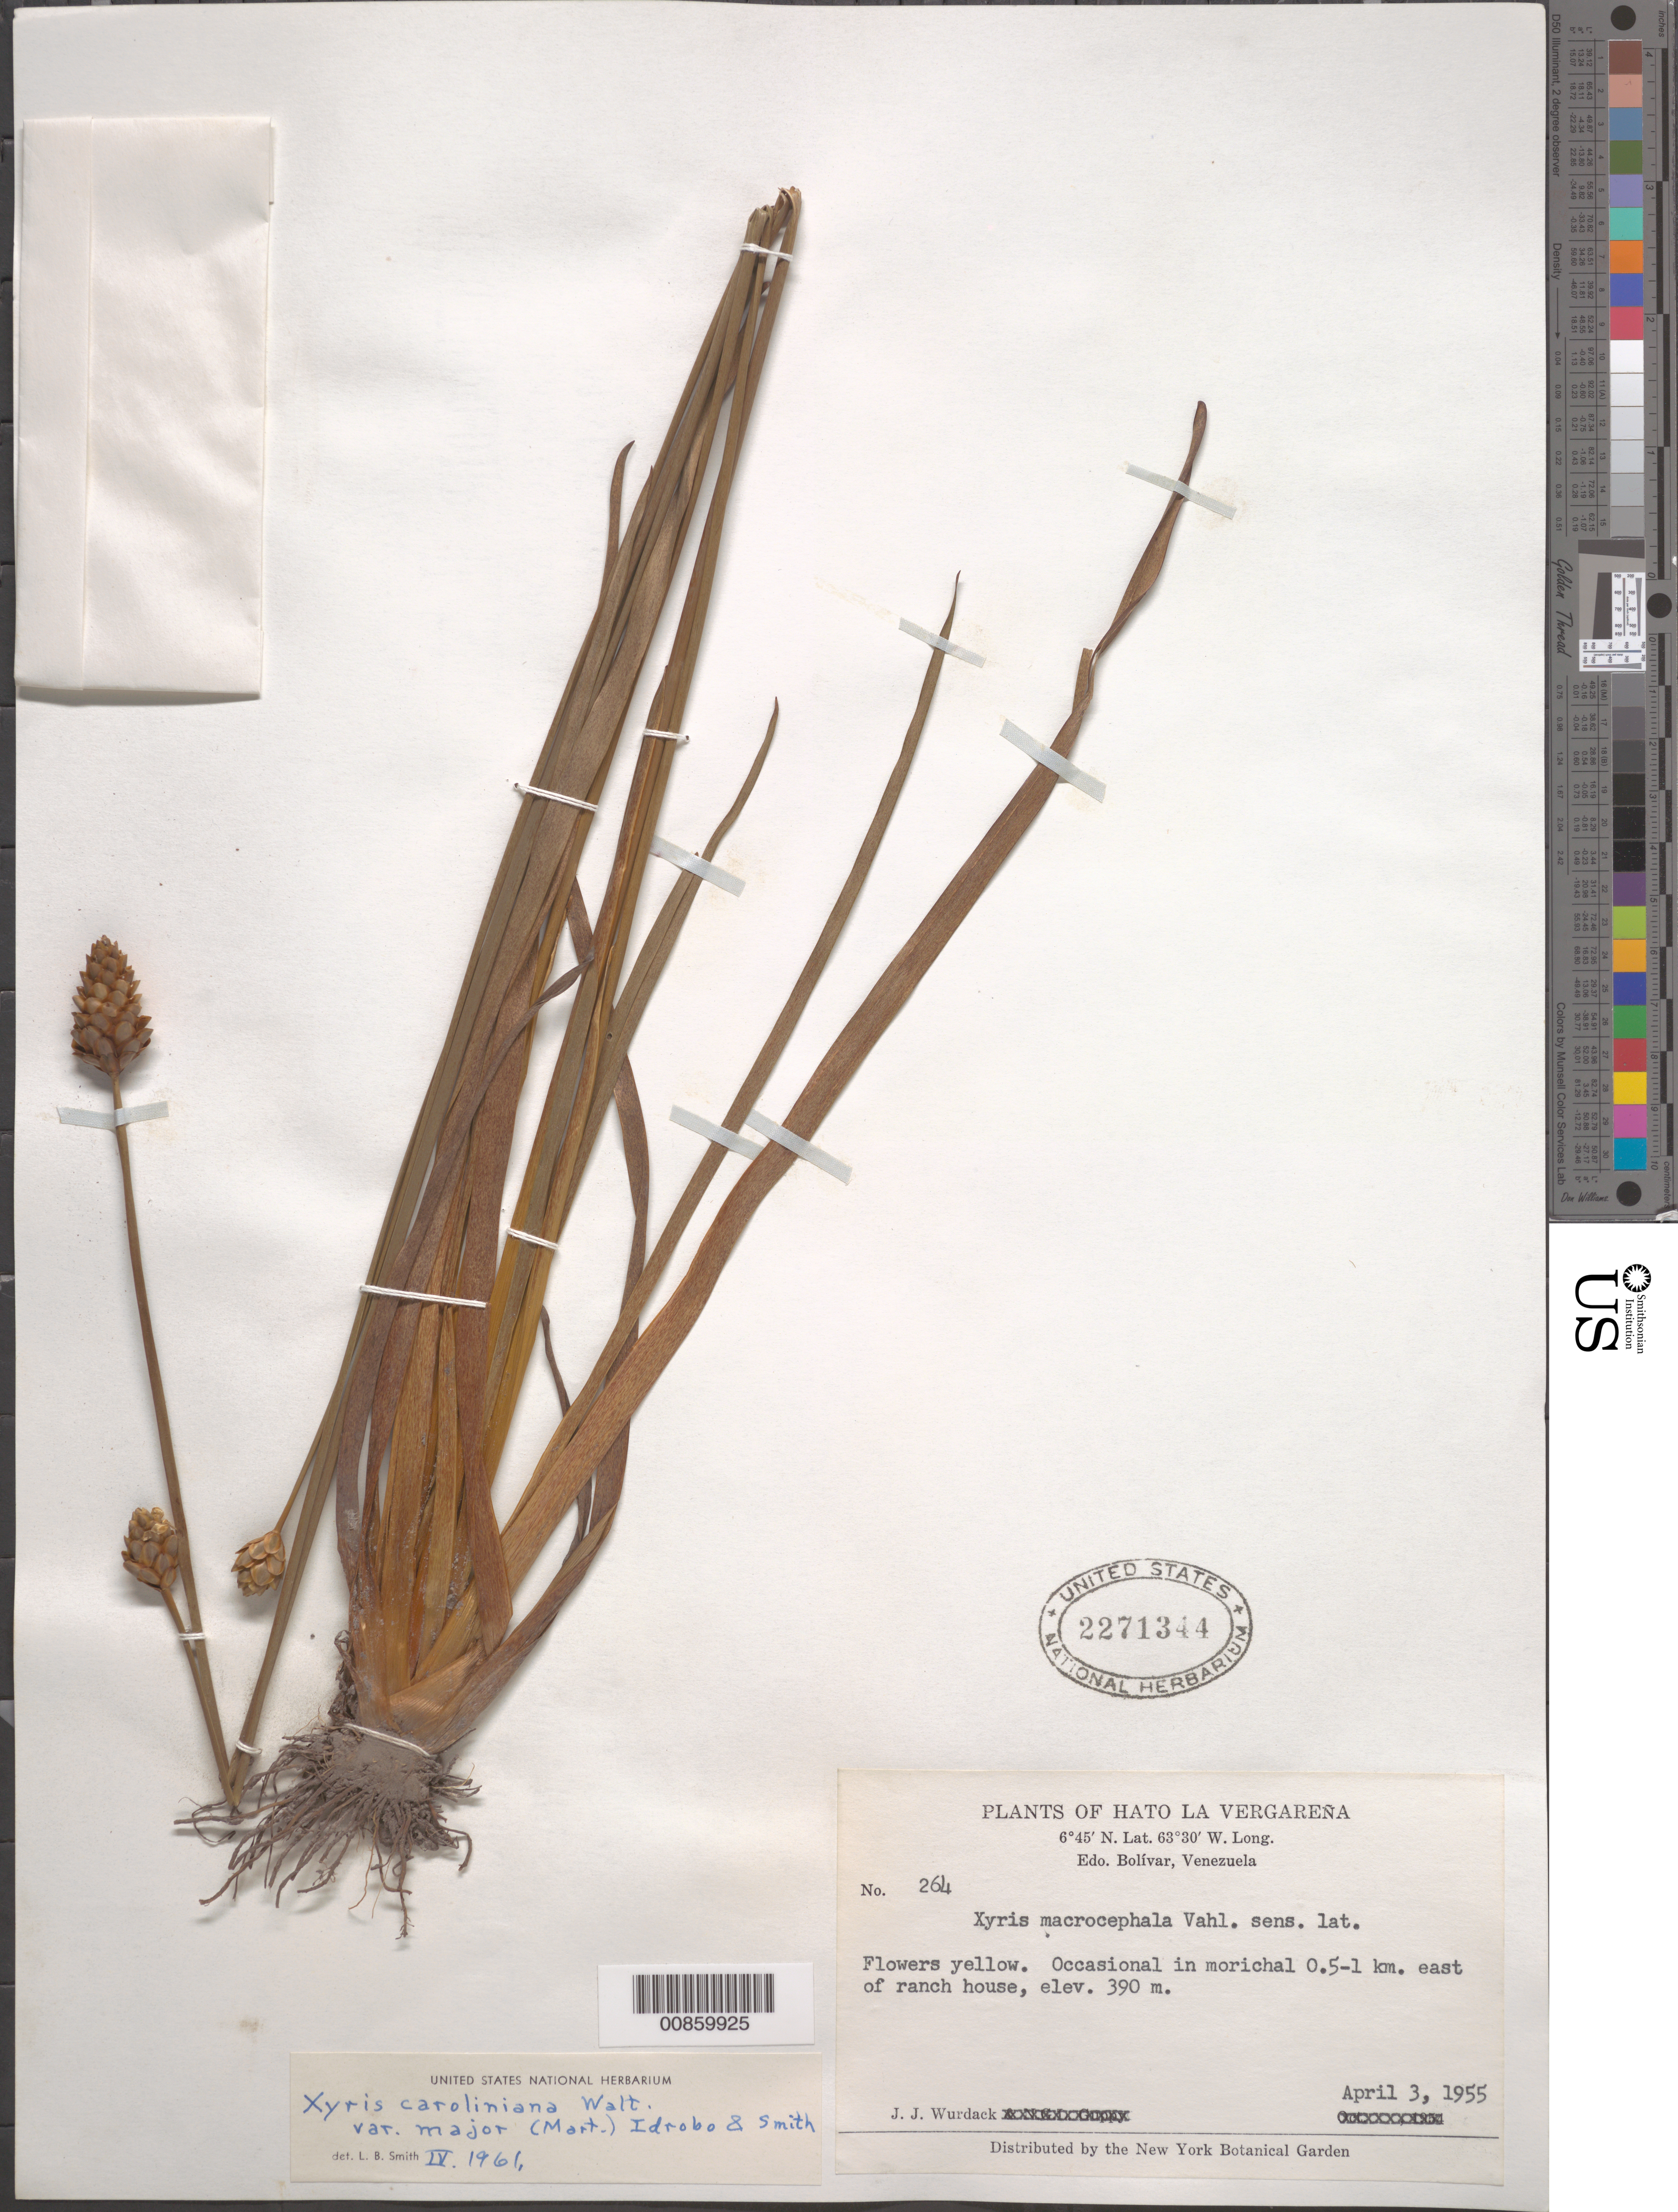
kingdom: Plantae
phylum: Tracheophyta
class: Liliopsida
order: Poales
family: Xyridaceae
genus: Xyris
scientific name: Xyris laxifolia var. major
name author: Mart.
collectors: J. J. Wurdack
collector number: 264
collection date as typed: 3-Apr-55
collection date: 1955-04-03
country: Venezuela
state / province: Bolívar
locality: Hato La Vergarena, 0.5-1 km E of ranch house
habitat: Morichal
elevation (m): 390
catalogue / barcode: US 2271344